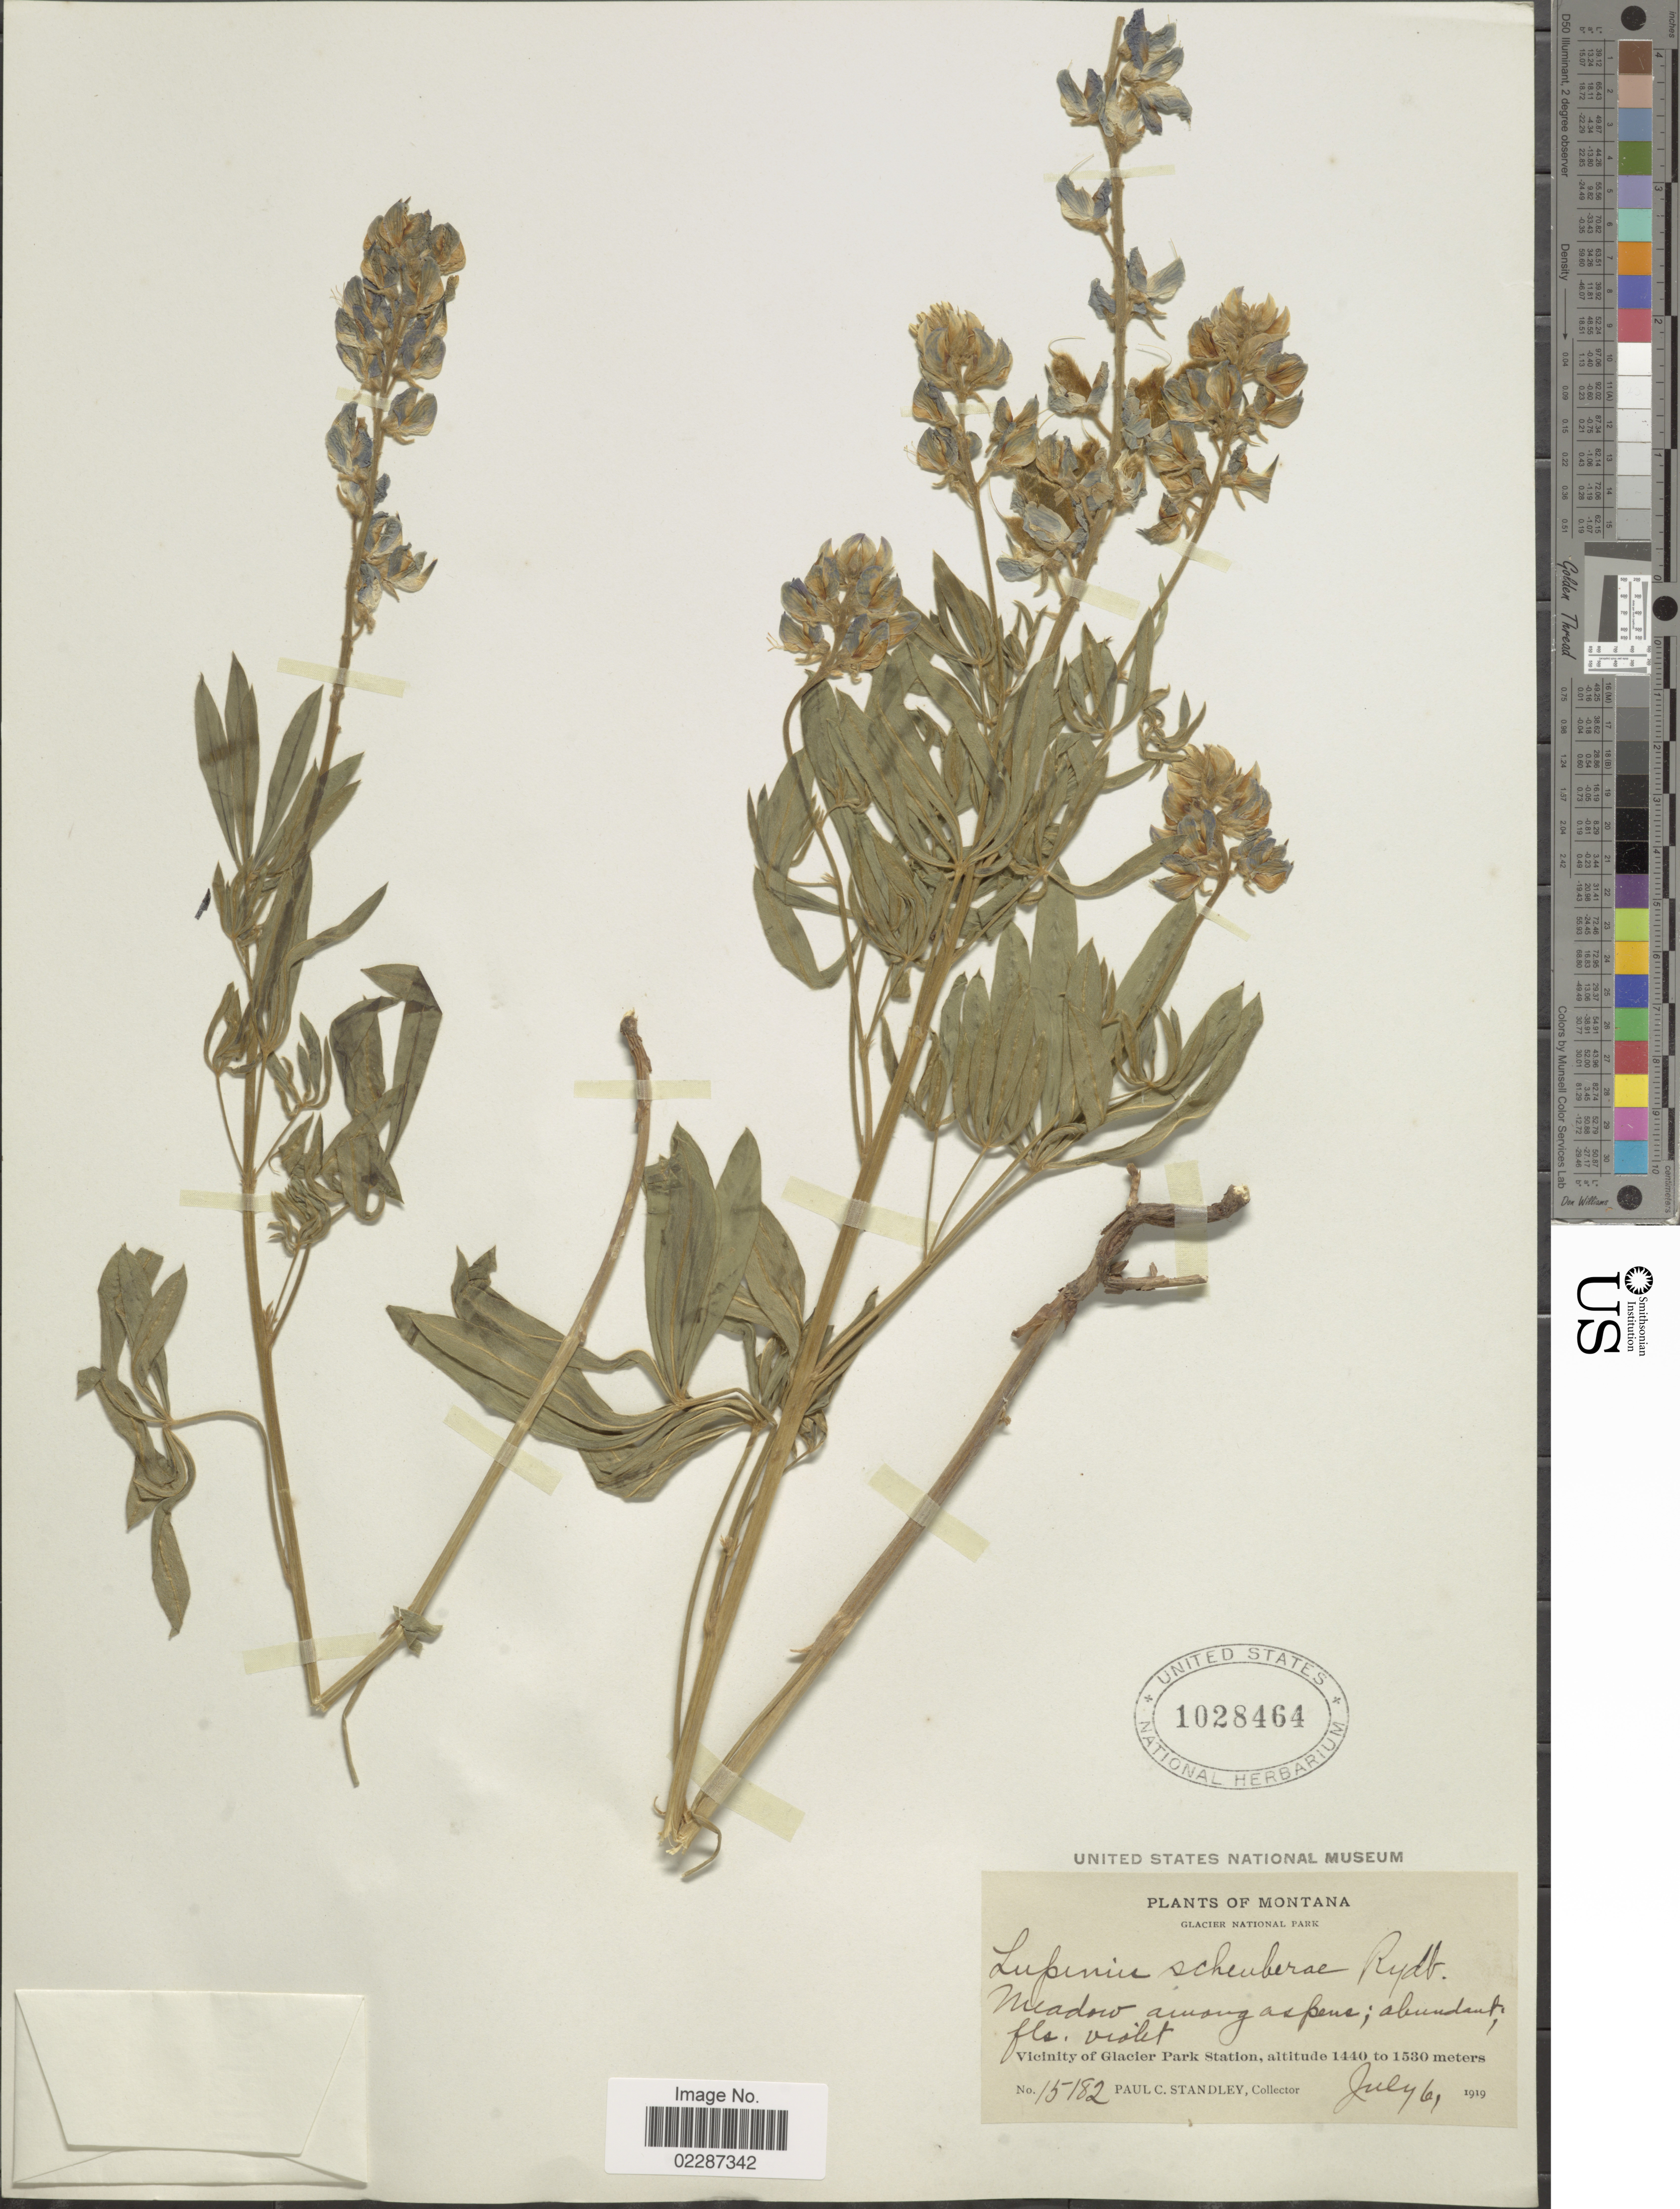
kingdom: Plantae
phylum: Tracheophyta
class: Magnoliopsida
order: Fabales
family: Fabaceae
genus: Lupinus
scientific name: Lupinus scheuberae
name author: Rydb.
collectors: P. C. Standley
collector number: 15182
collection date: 1919-07-06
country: United States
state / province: Montana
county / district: Glacier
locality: Glacier National Park, Vicinity of Glacier Park Station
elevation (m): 1440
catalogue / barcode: US 1028464